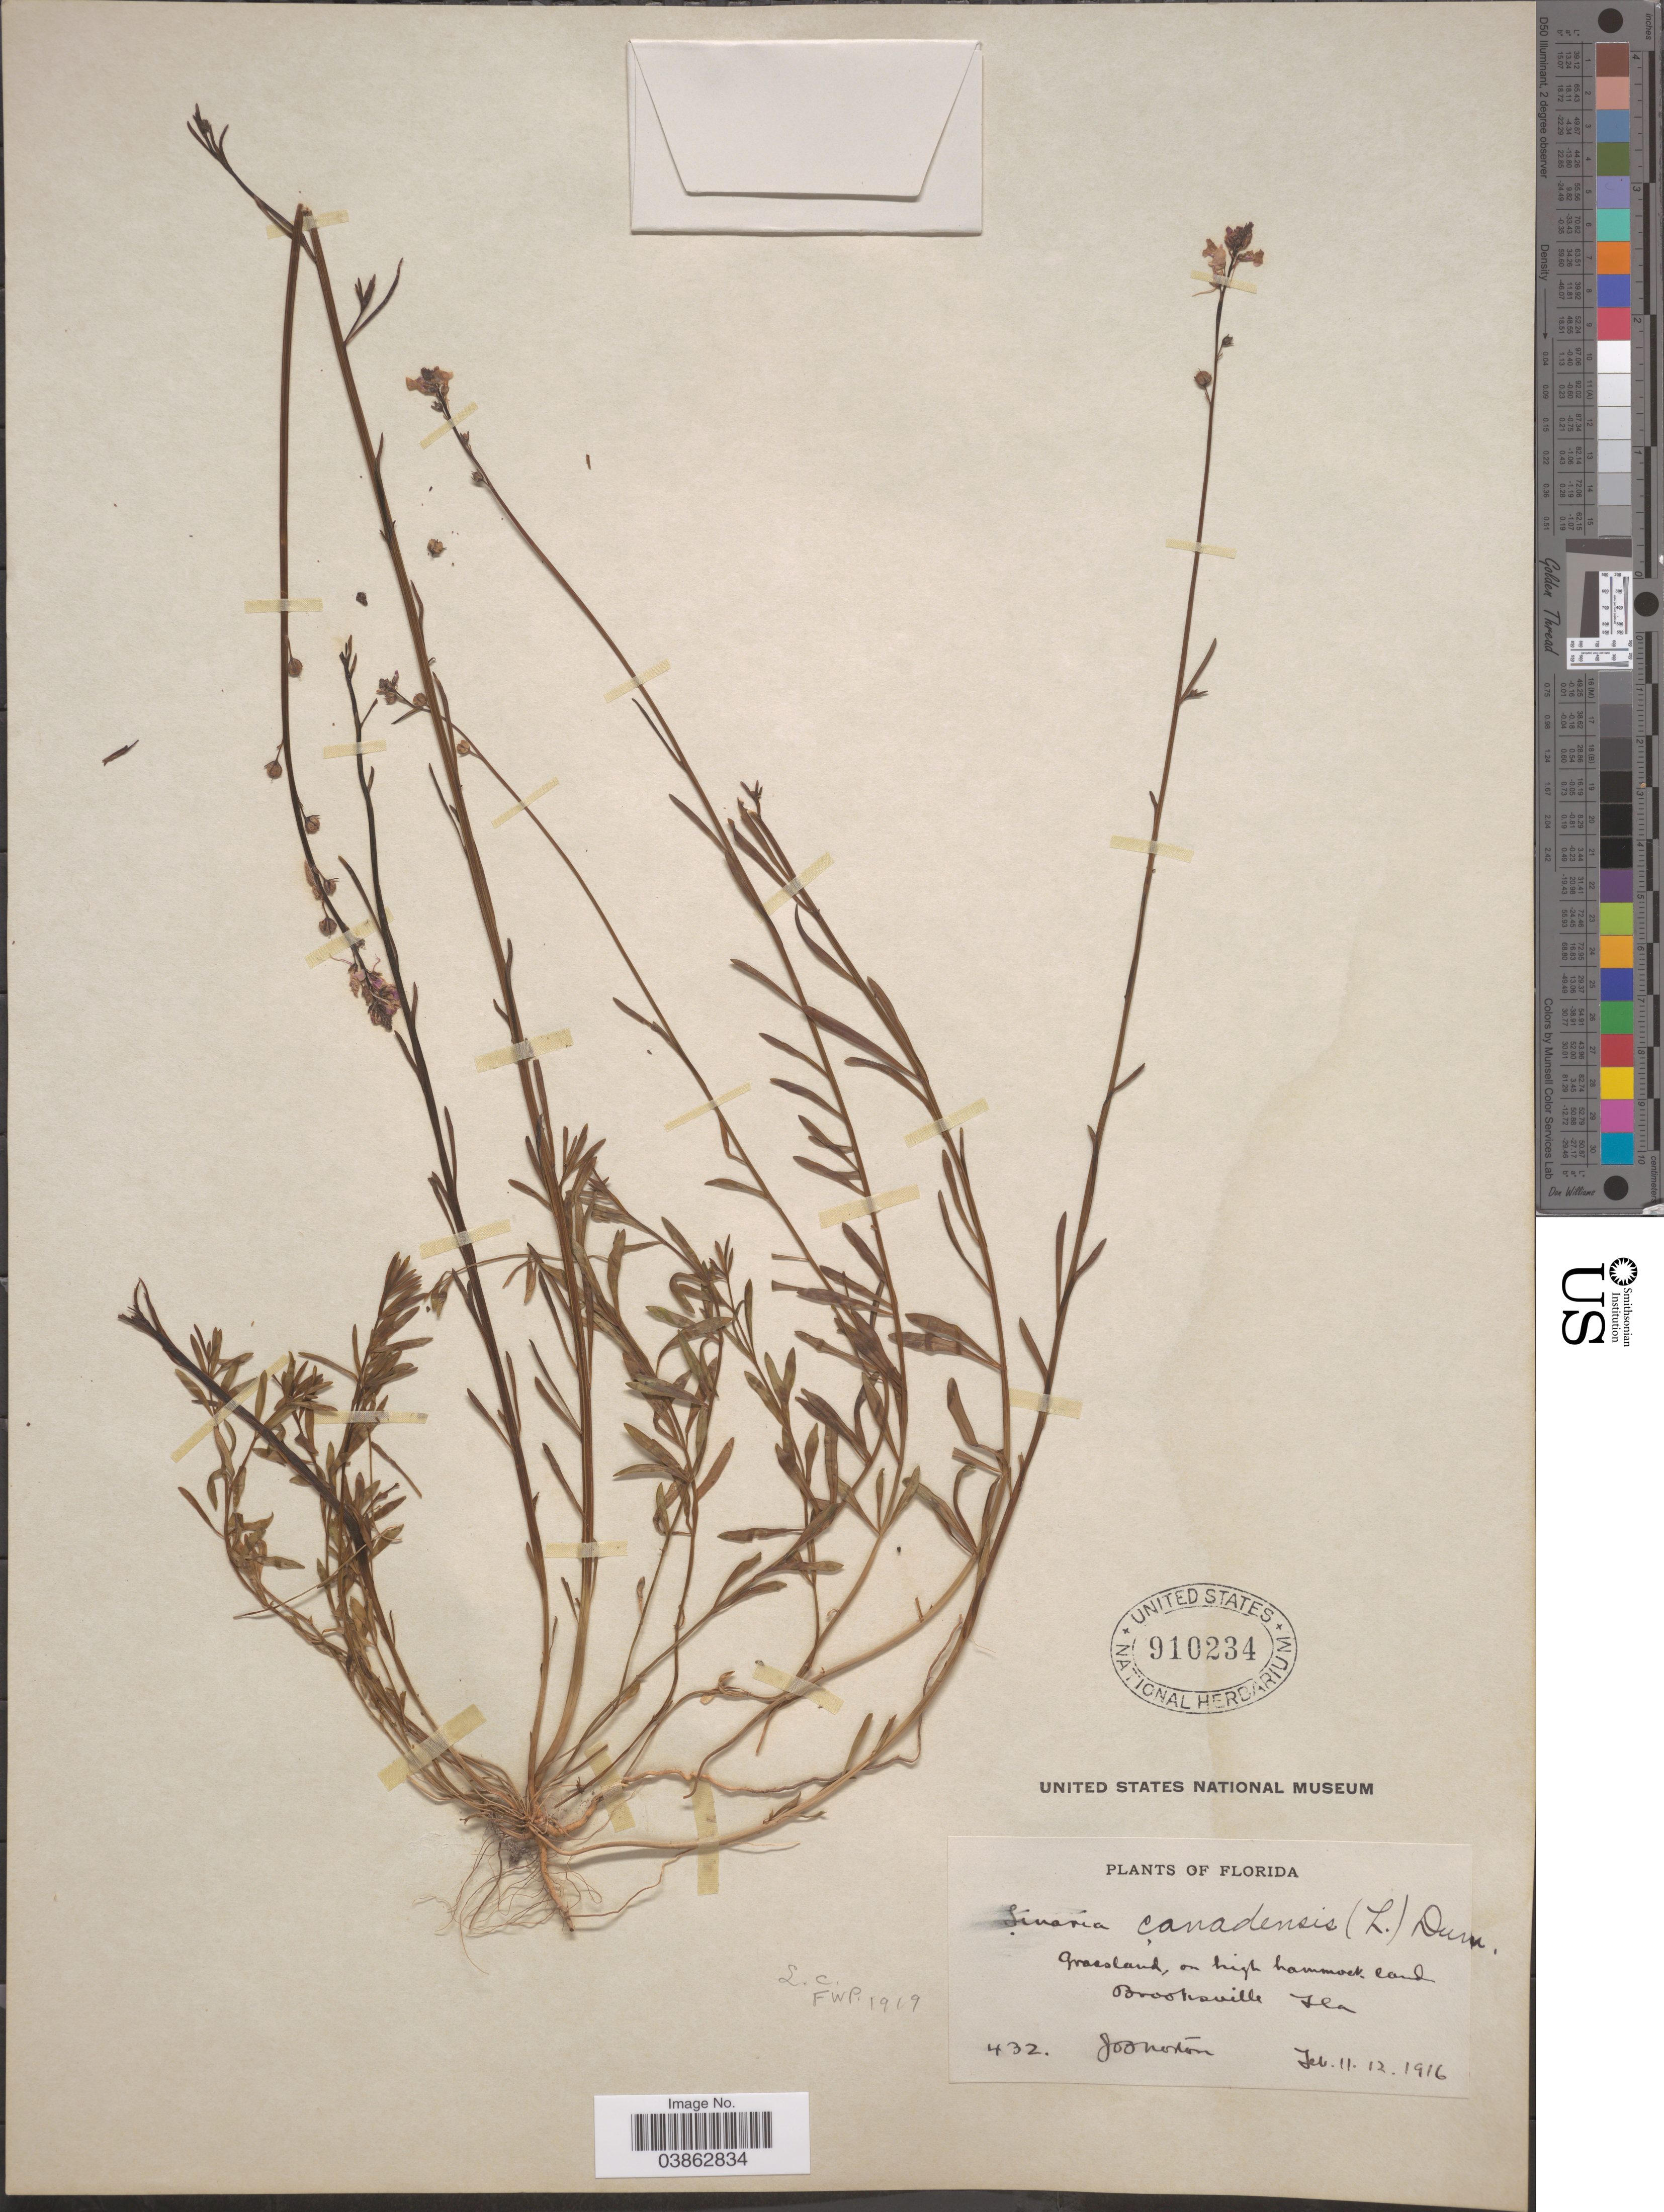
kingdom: Plantae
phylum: Tracheophyta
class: Magnoliopsida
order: Lamiales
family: Plantaginaceae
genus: Linaria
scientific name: Linaria canadensis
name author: (L.) Dum. Cours.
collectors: J. B. Norton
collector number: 432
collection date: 1916-02-11/1916-02-12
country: United States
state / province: Florida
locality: Brooksville.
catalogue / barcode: US 910234